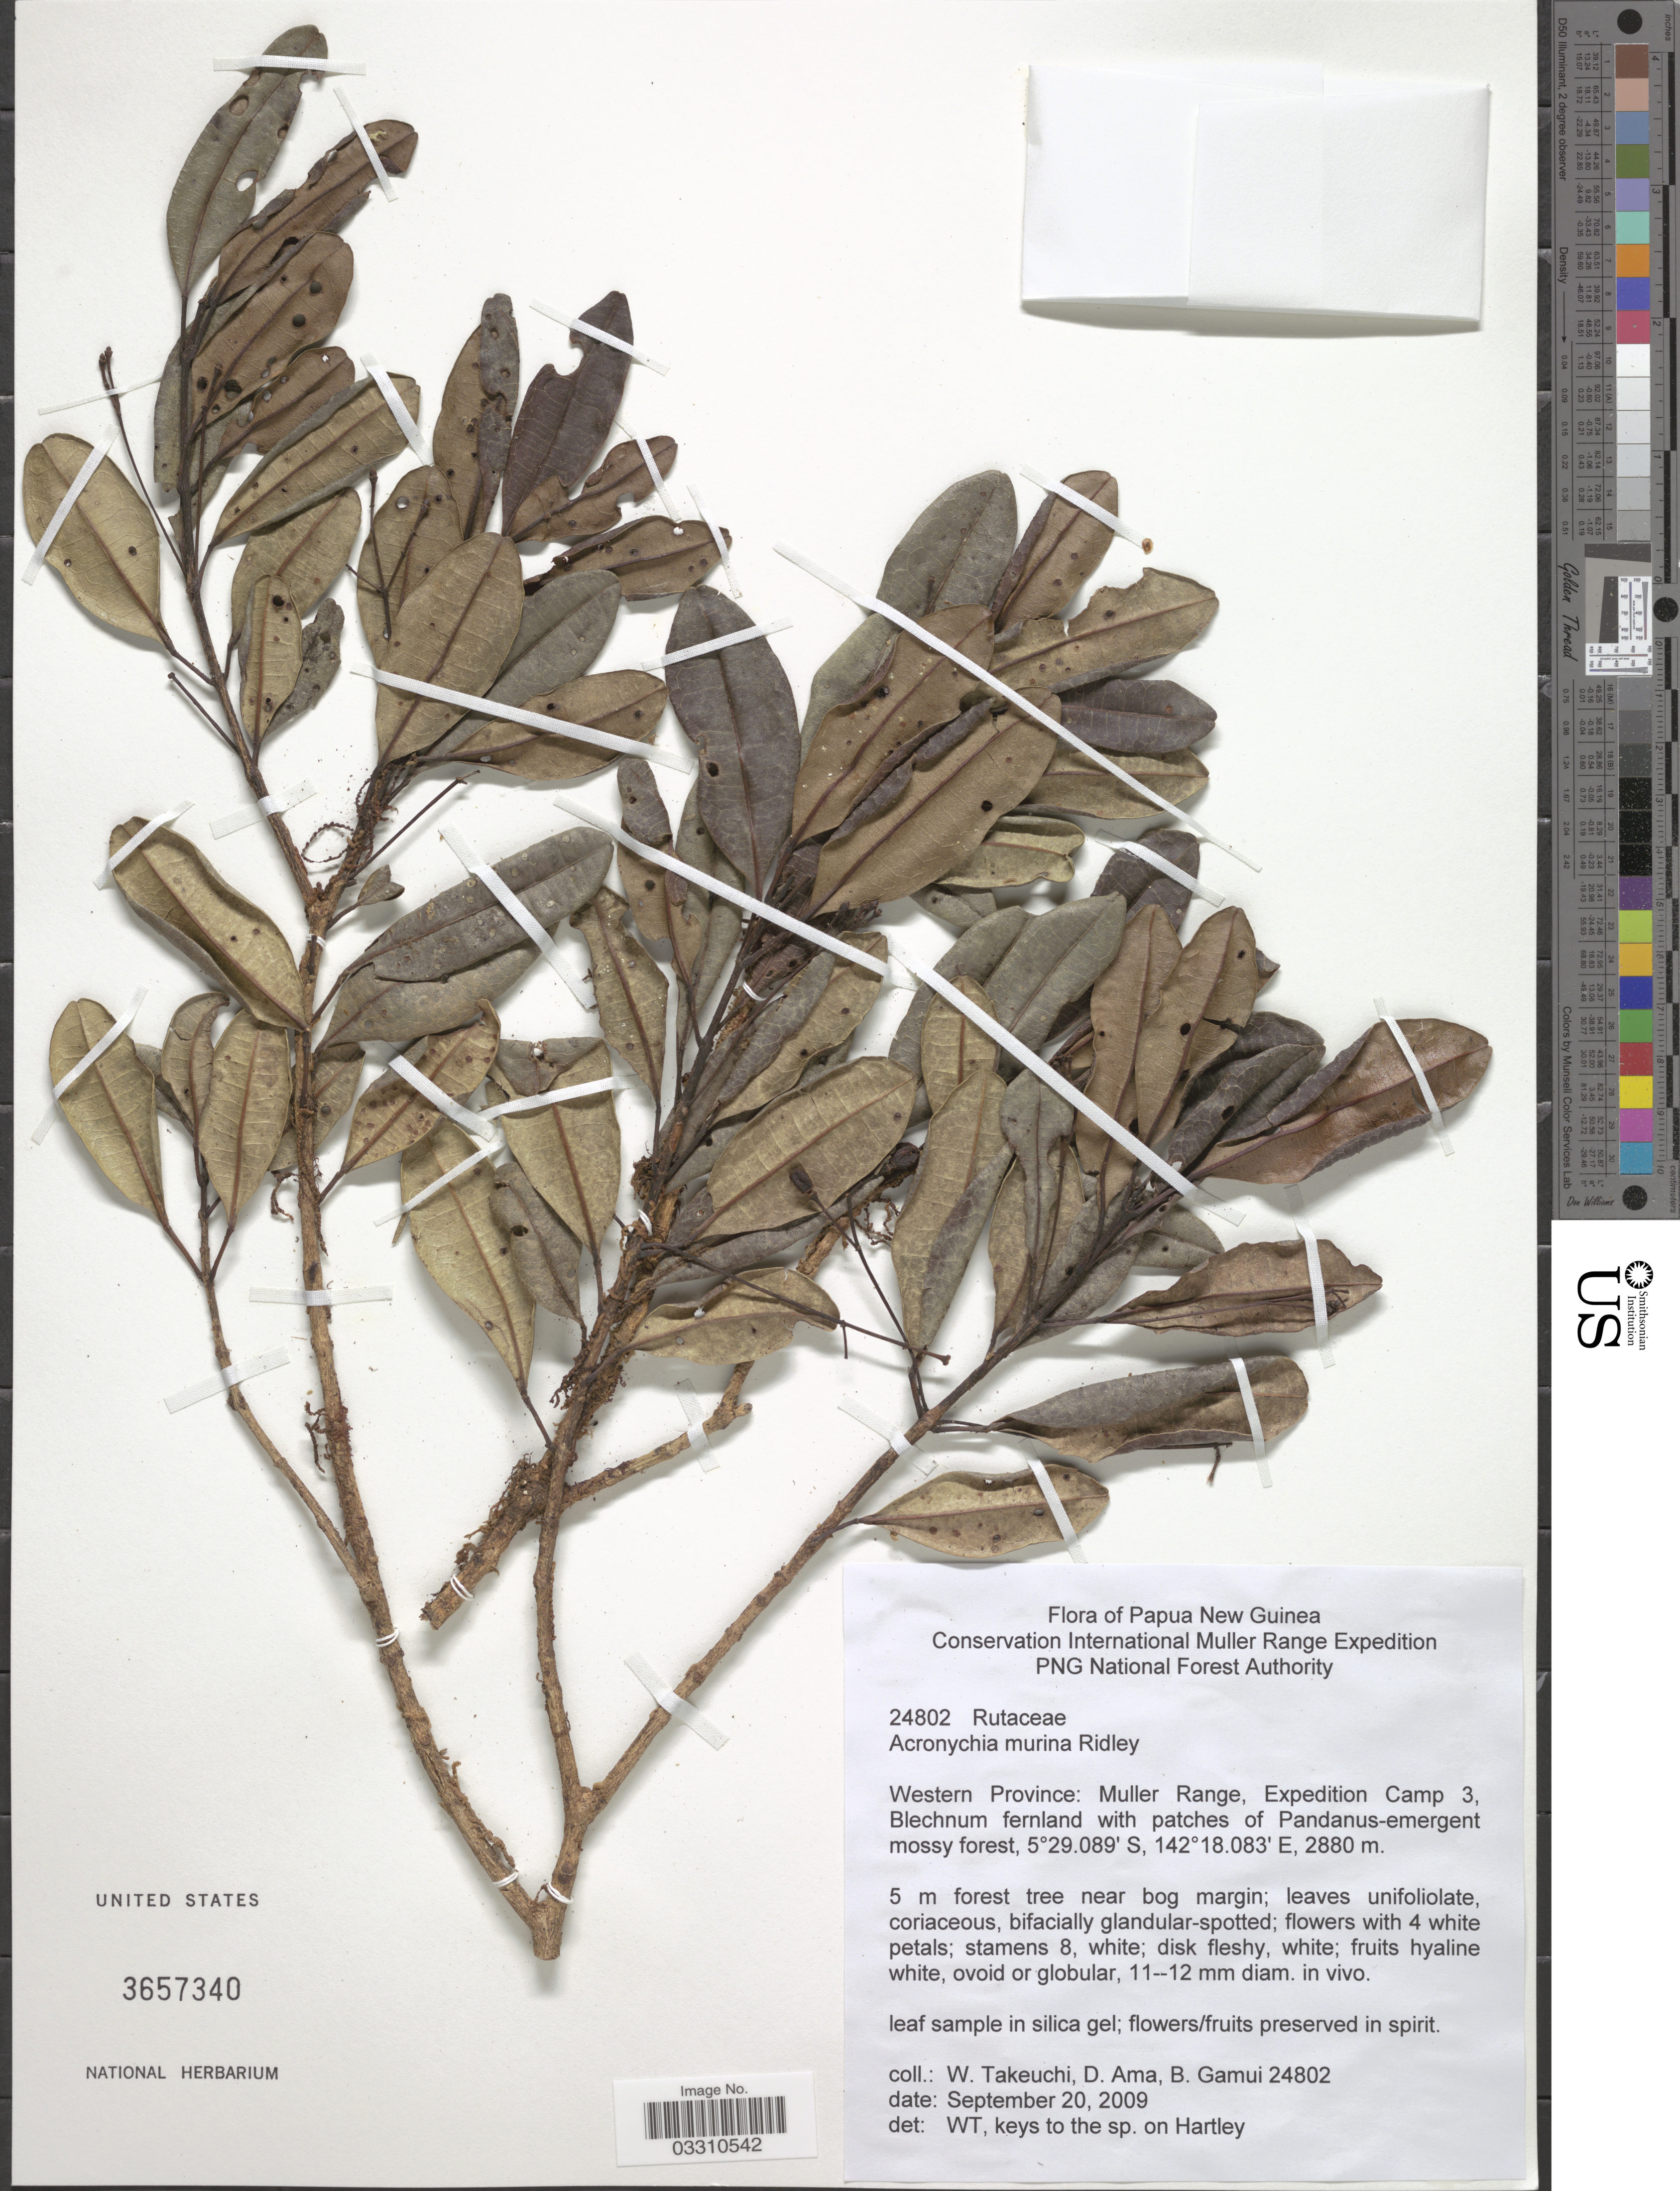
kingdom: Plantae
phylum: Tracheophyta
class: Magnoliopsida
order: Sapindales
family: Rutaceae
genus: Acronychia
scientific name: Acronychia murina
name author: Ridl.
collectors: W. Takeuchi, D. Ama & B. Gamui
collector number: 24802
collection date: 2009-09-20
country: Papua New Guinea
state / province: Manus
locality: Western Province: Muller Range, Expedition Camp 3.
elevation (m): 2880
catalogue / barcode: US 3657340